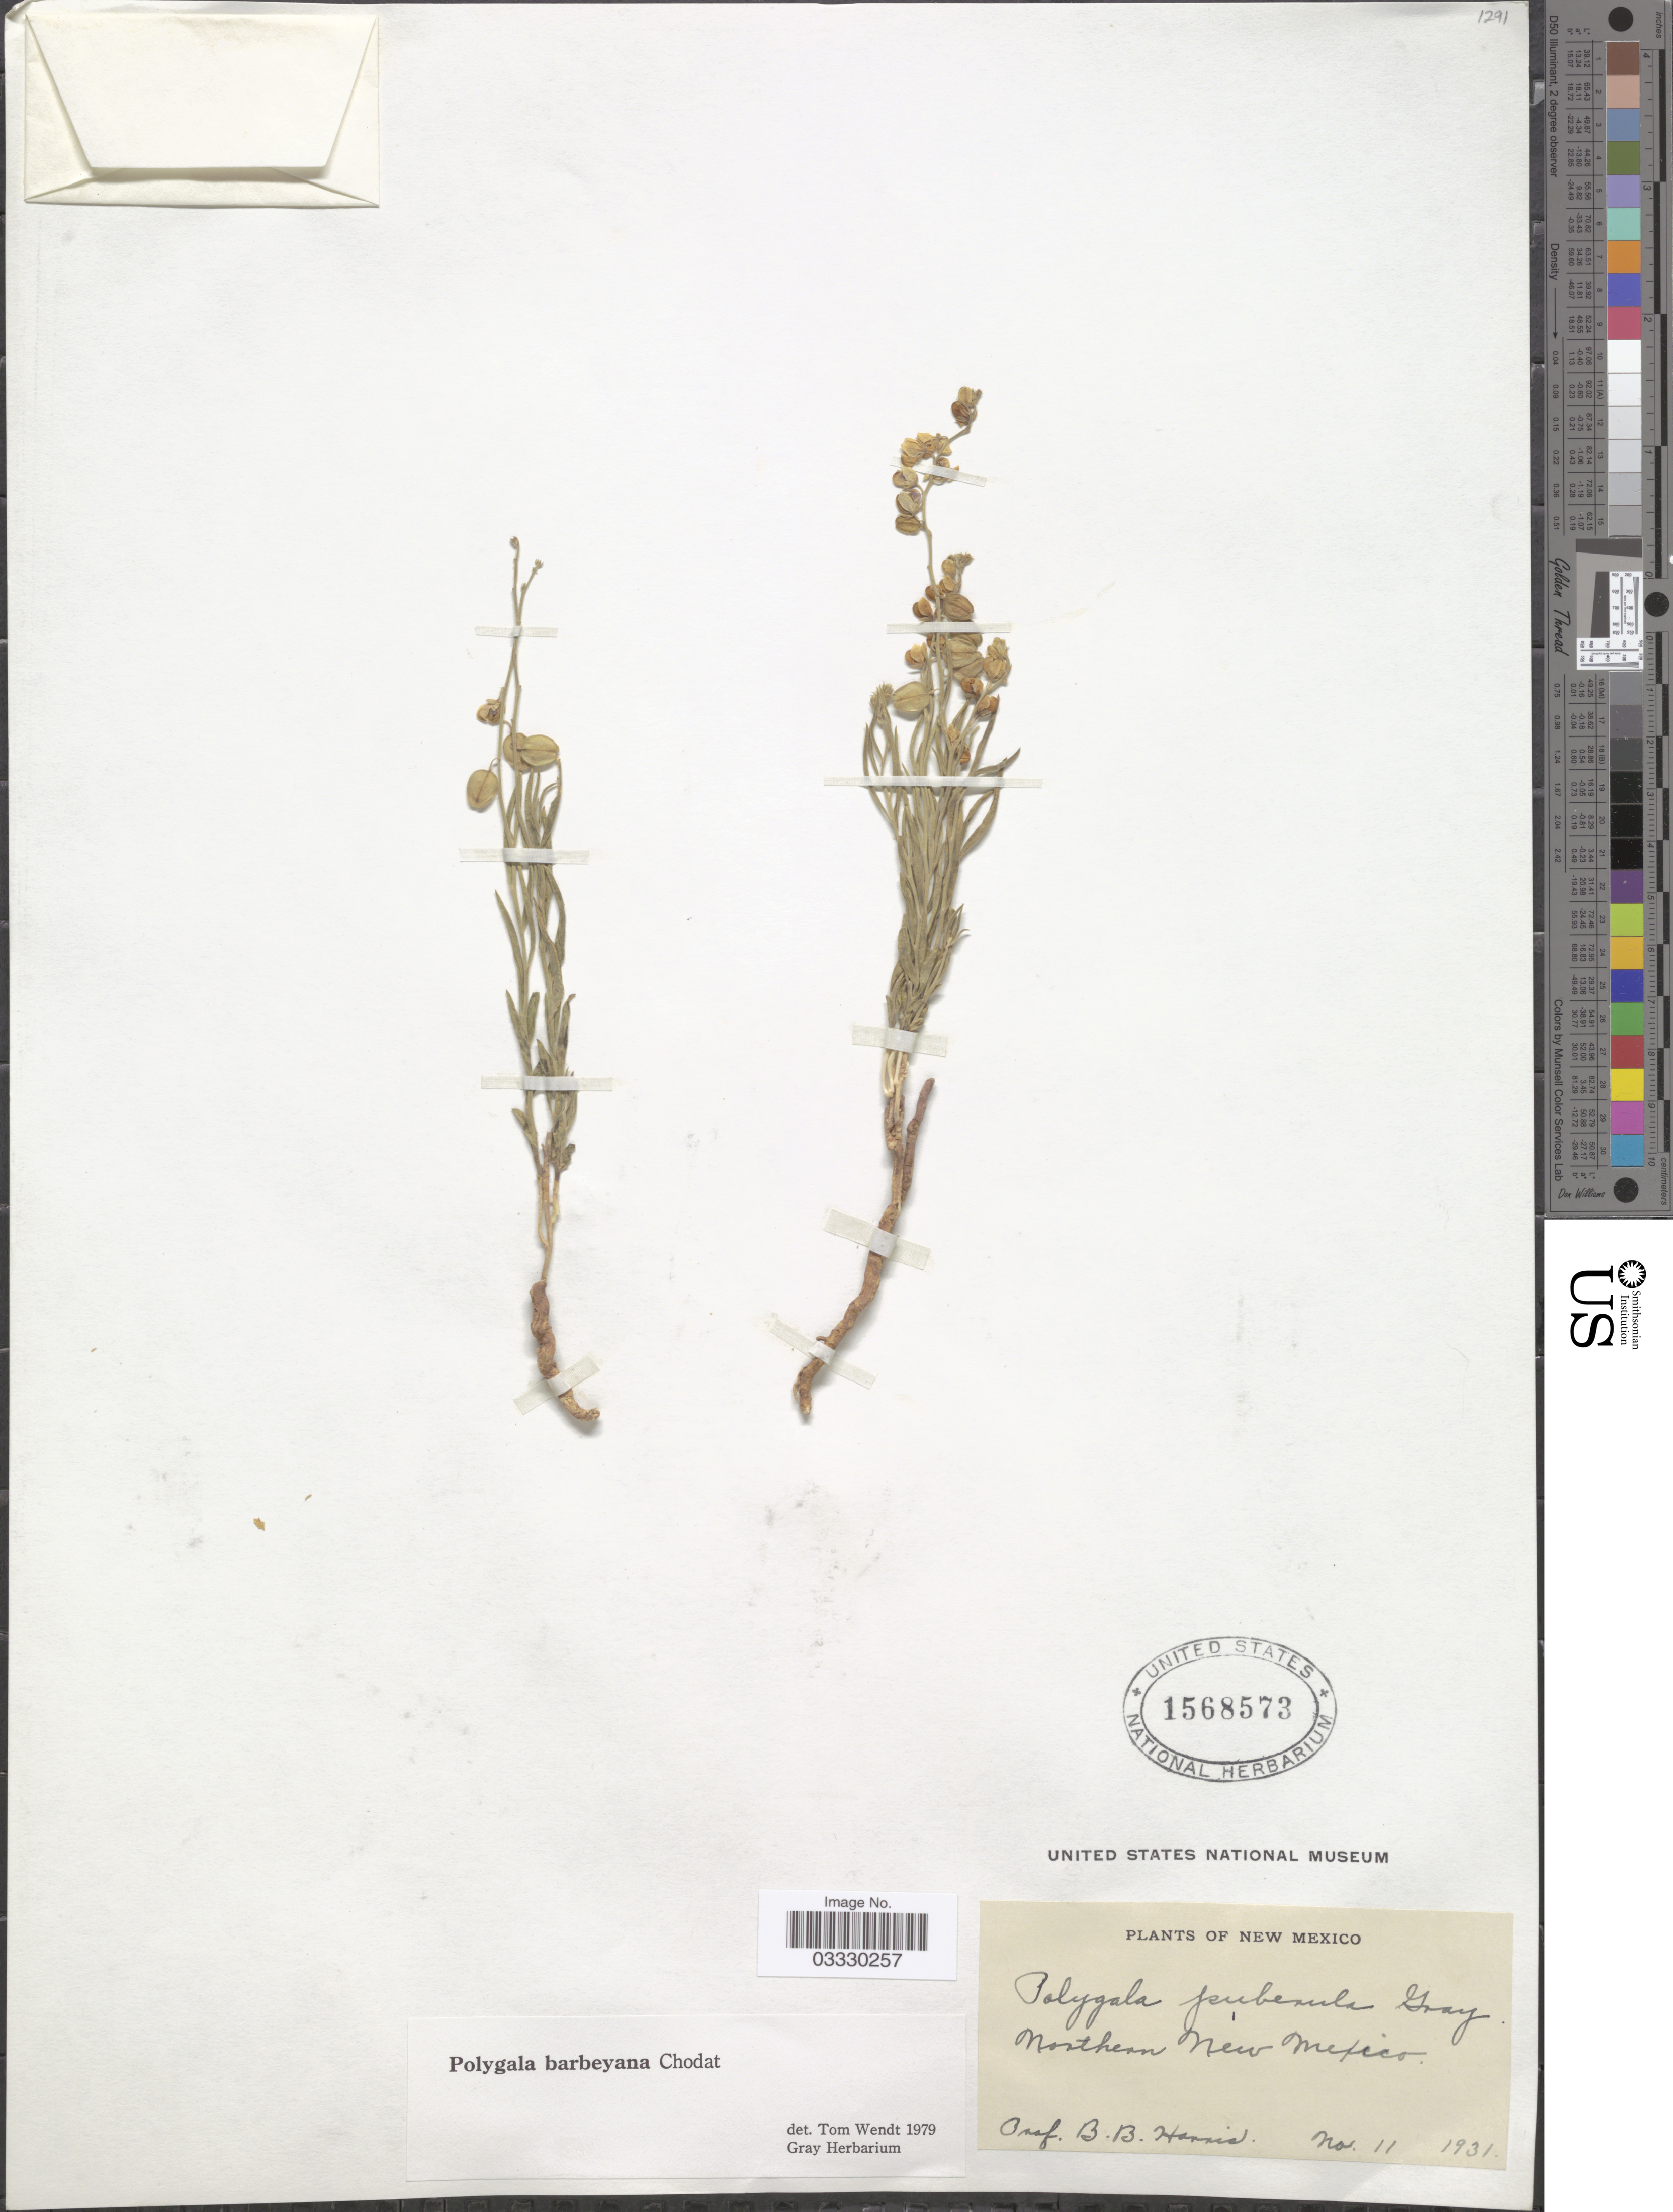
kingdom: Plantae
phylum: Tracheophyta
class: Magnoliopsida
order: Fabales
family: Polygalaceae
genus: Hebecarpa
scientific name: Hebecarpa barbeyana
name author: (Chodat) J.R. Abbott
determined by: Strong, Mark T., (BOT), Smithsonian Institution - National Museum of Natural History (UNITED STATES)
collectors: B. B. Harris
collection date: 1931-11-11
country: United States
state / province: New Mexico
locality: Northern New Mexico.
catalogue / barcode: US 1568573